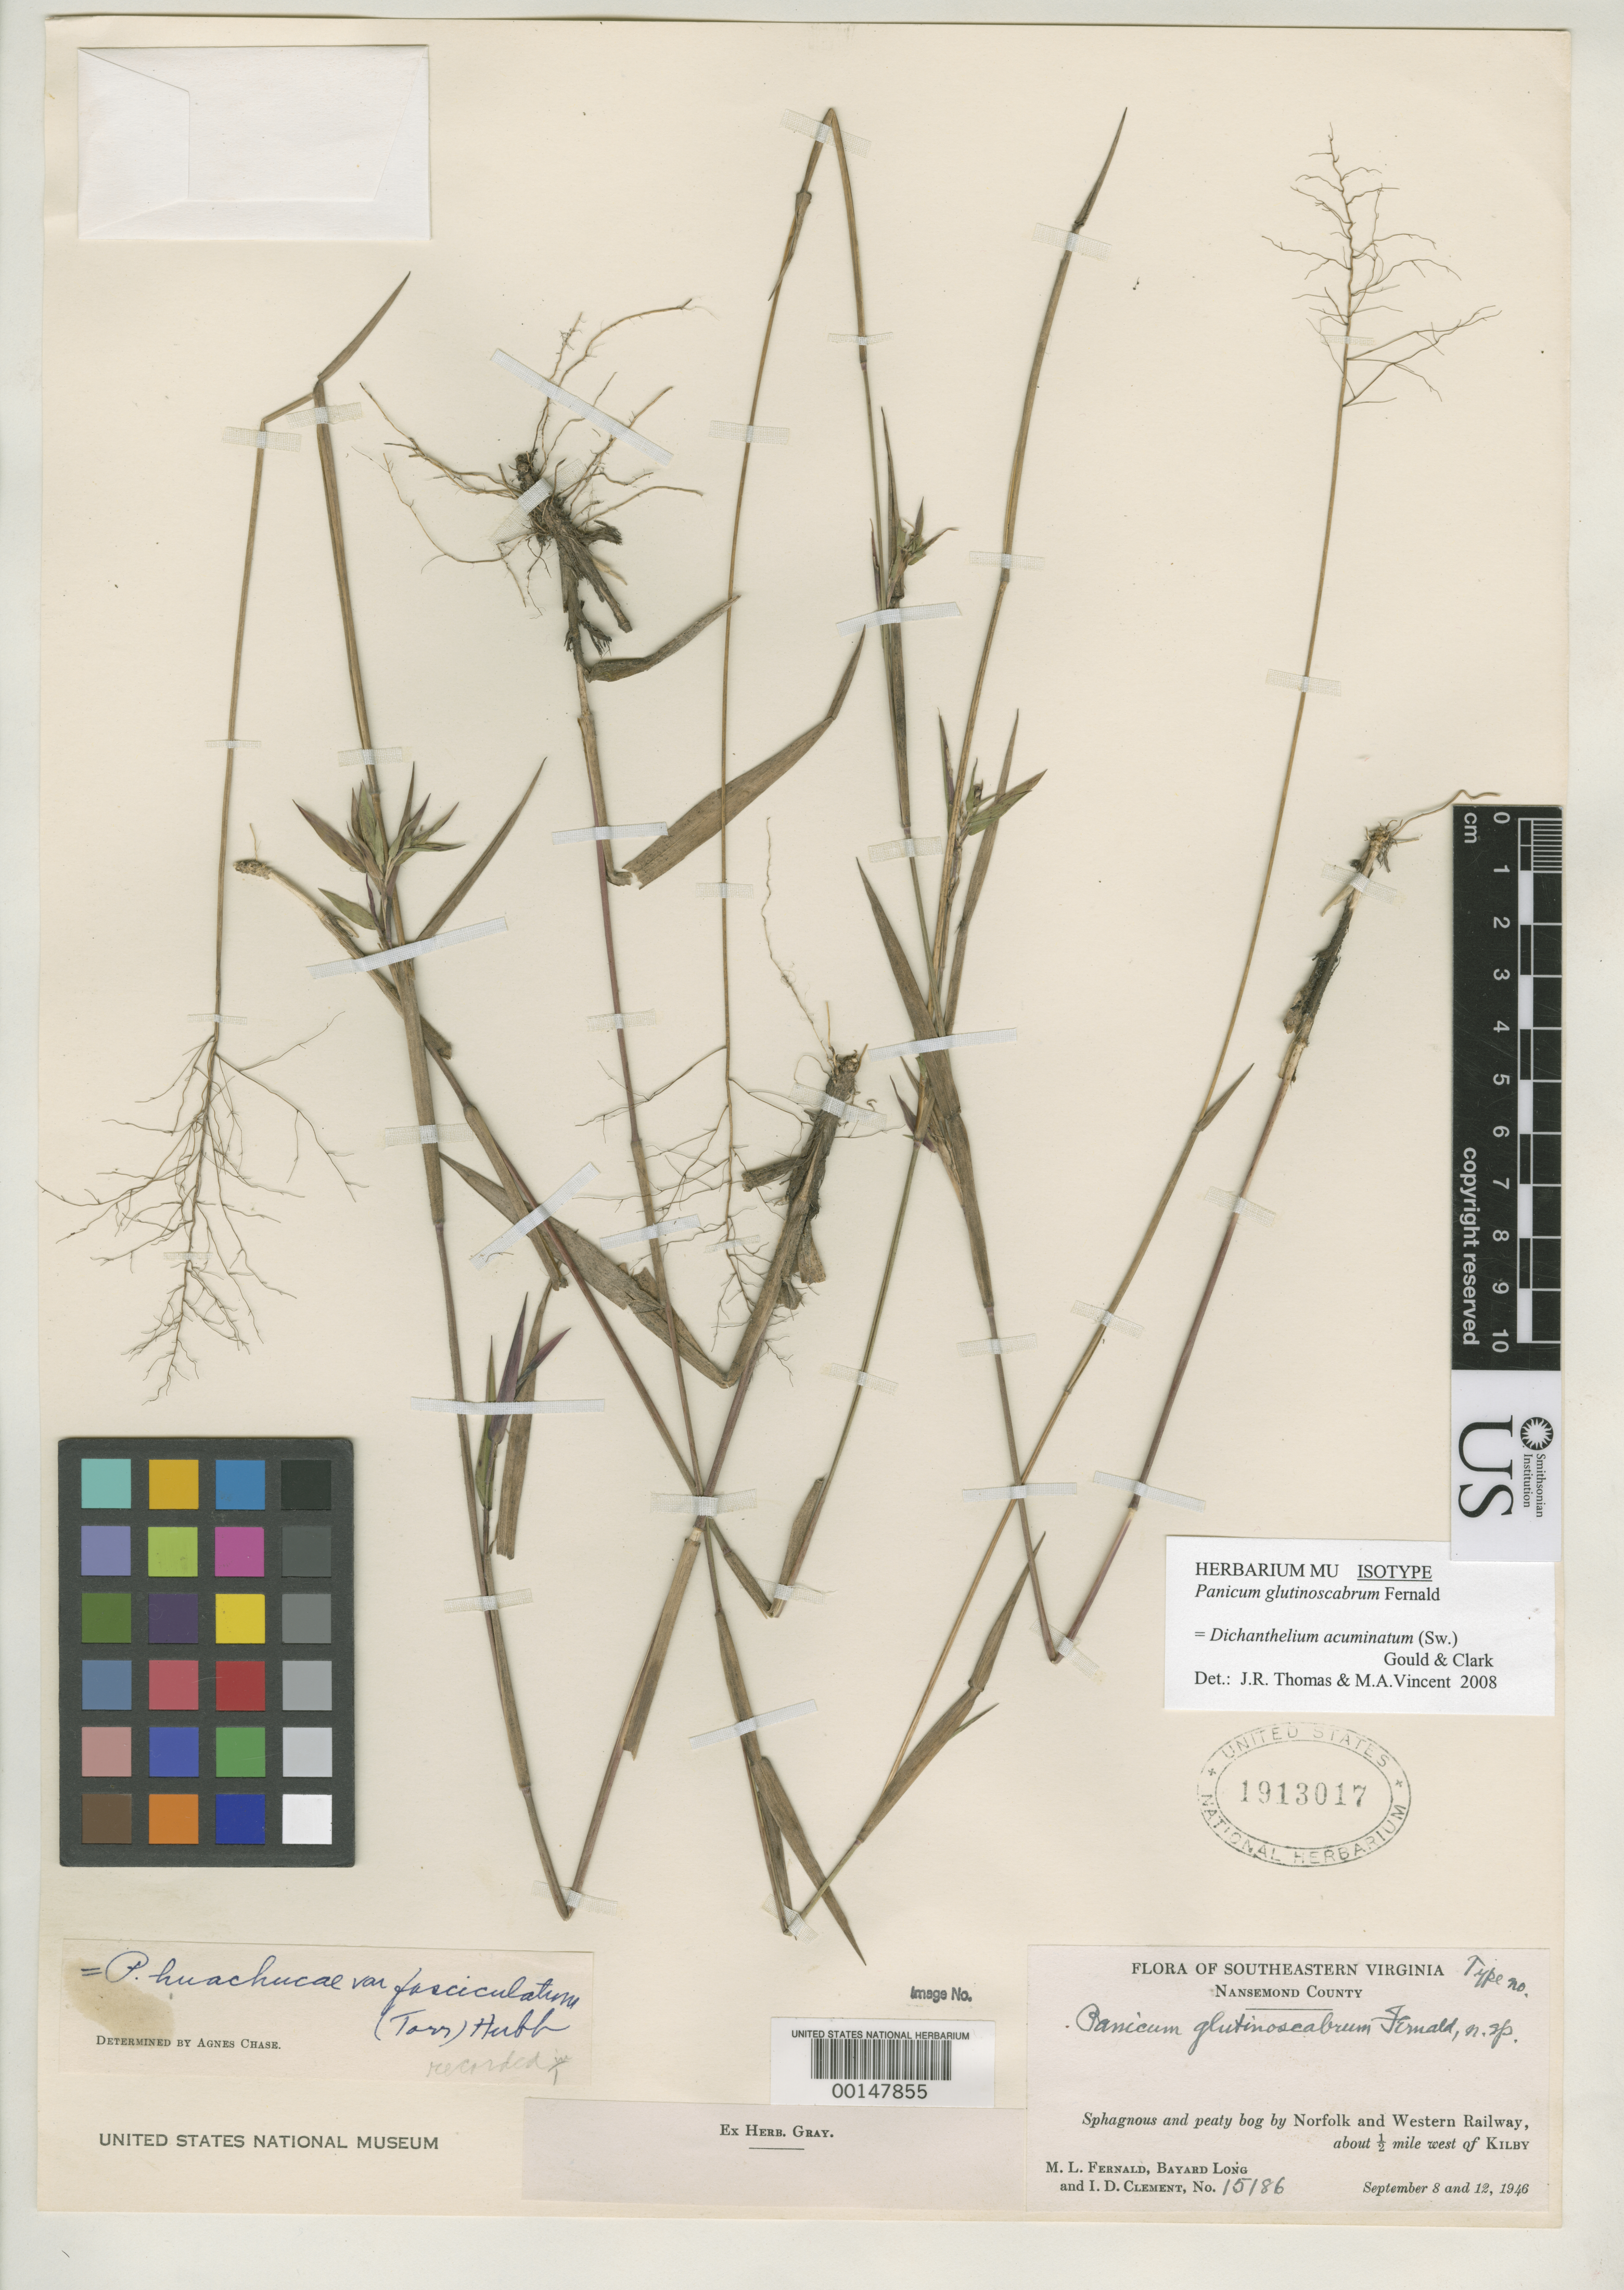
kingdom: Plantae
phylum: Tracheophyta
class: Liliopsida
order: Poales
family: Poaceae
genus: Panicum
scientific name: Panicum glutinoscabrum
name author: Fernald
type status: Isotype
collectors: M. L. Fernald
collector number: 15186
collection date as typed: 08 Sep 1946 and 12 Sep 1946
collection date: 1946-09-08,1946-09-12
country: United States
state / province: Virginia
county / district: City of Suffolk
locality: Suffolk City. W of Kilby. Nansemond Co. (= historic county name).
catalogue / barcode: US 1913017